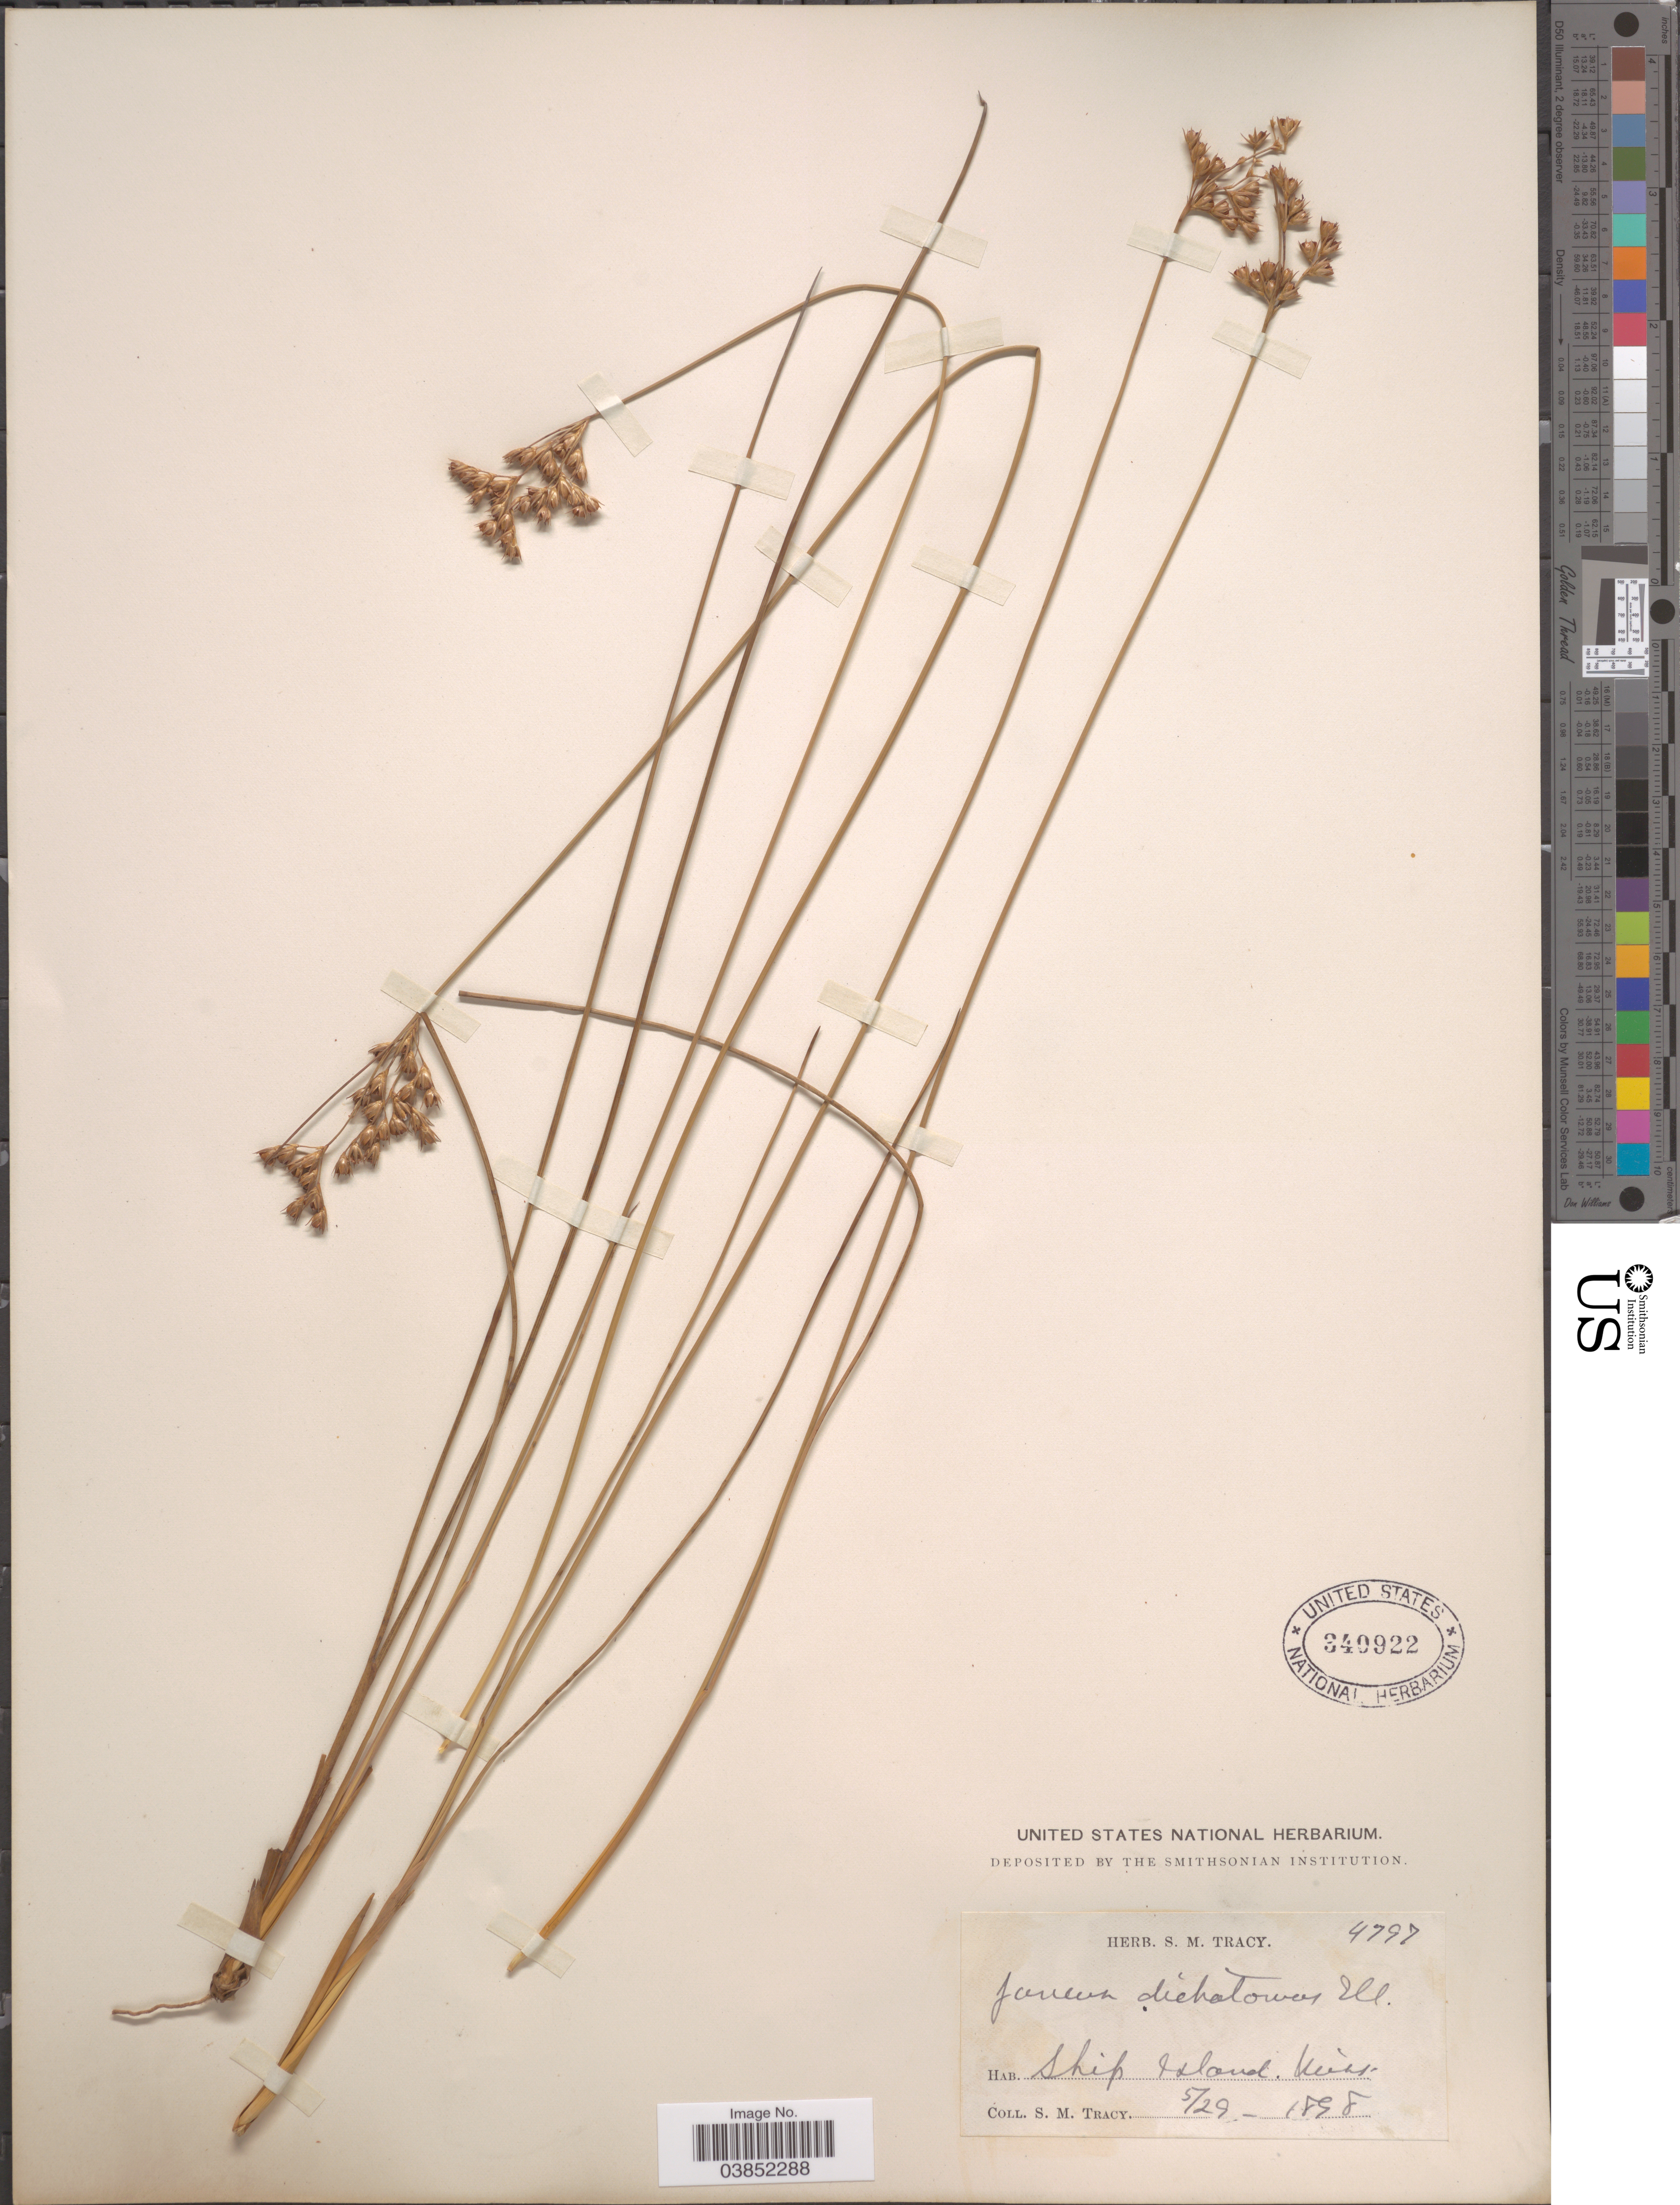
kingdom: Plantae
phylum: Tracheophyta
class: Liliopsida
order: Poales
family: Juncaceae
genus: Juncus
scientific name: Juncus dichotomus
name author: Elliott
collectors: S. M. Tracy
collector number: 4797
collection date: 1898-05-29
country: United States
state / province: Mississippi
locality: Ship Island.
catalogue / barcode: US 340922